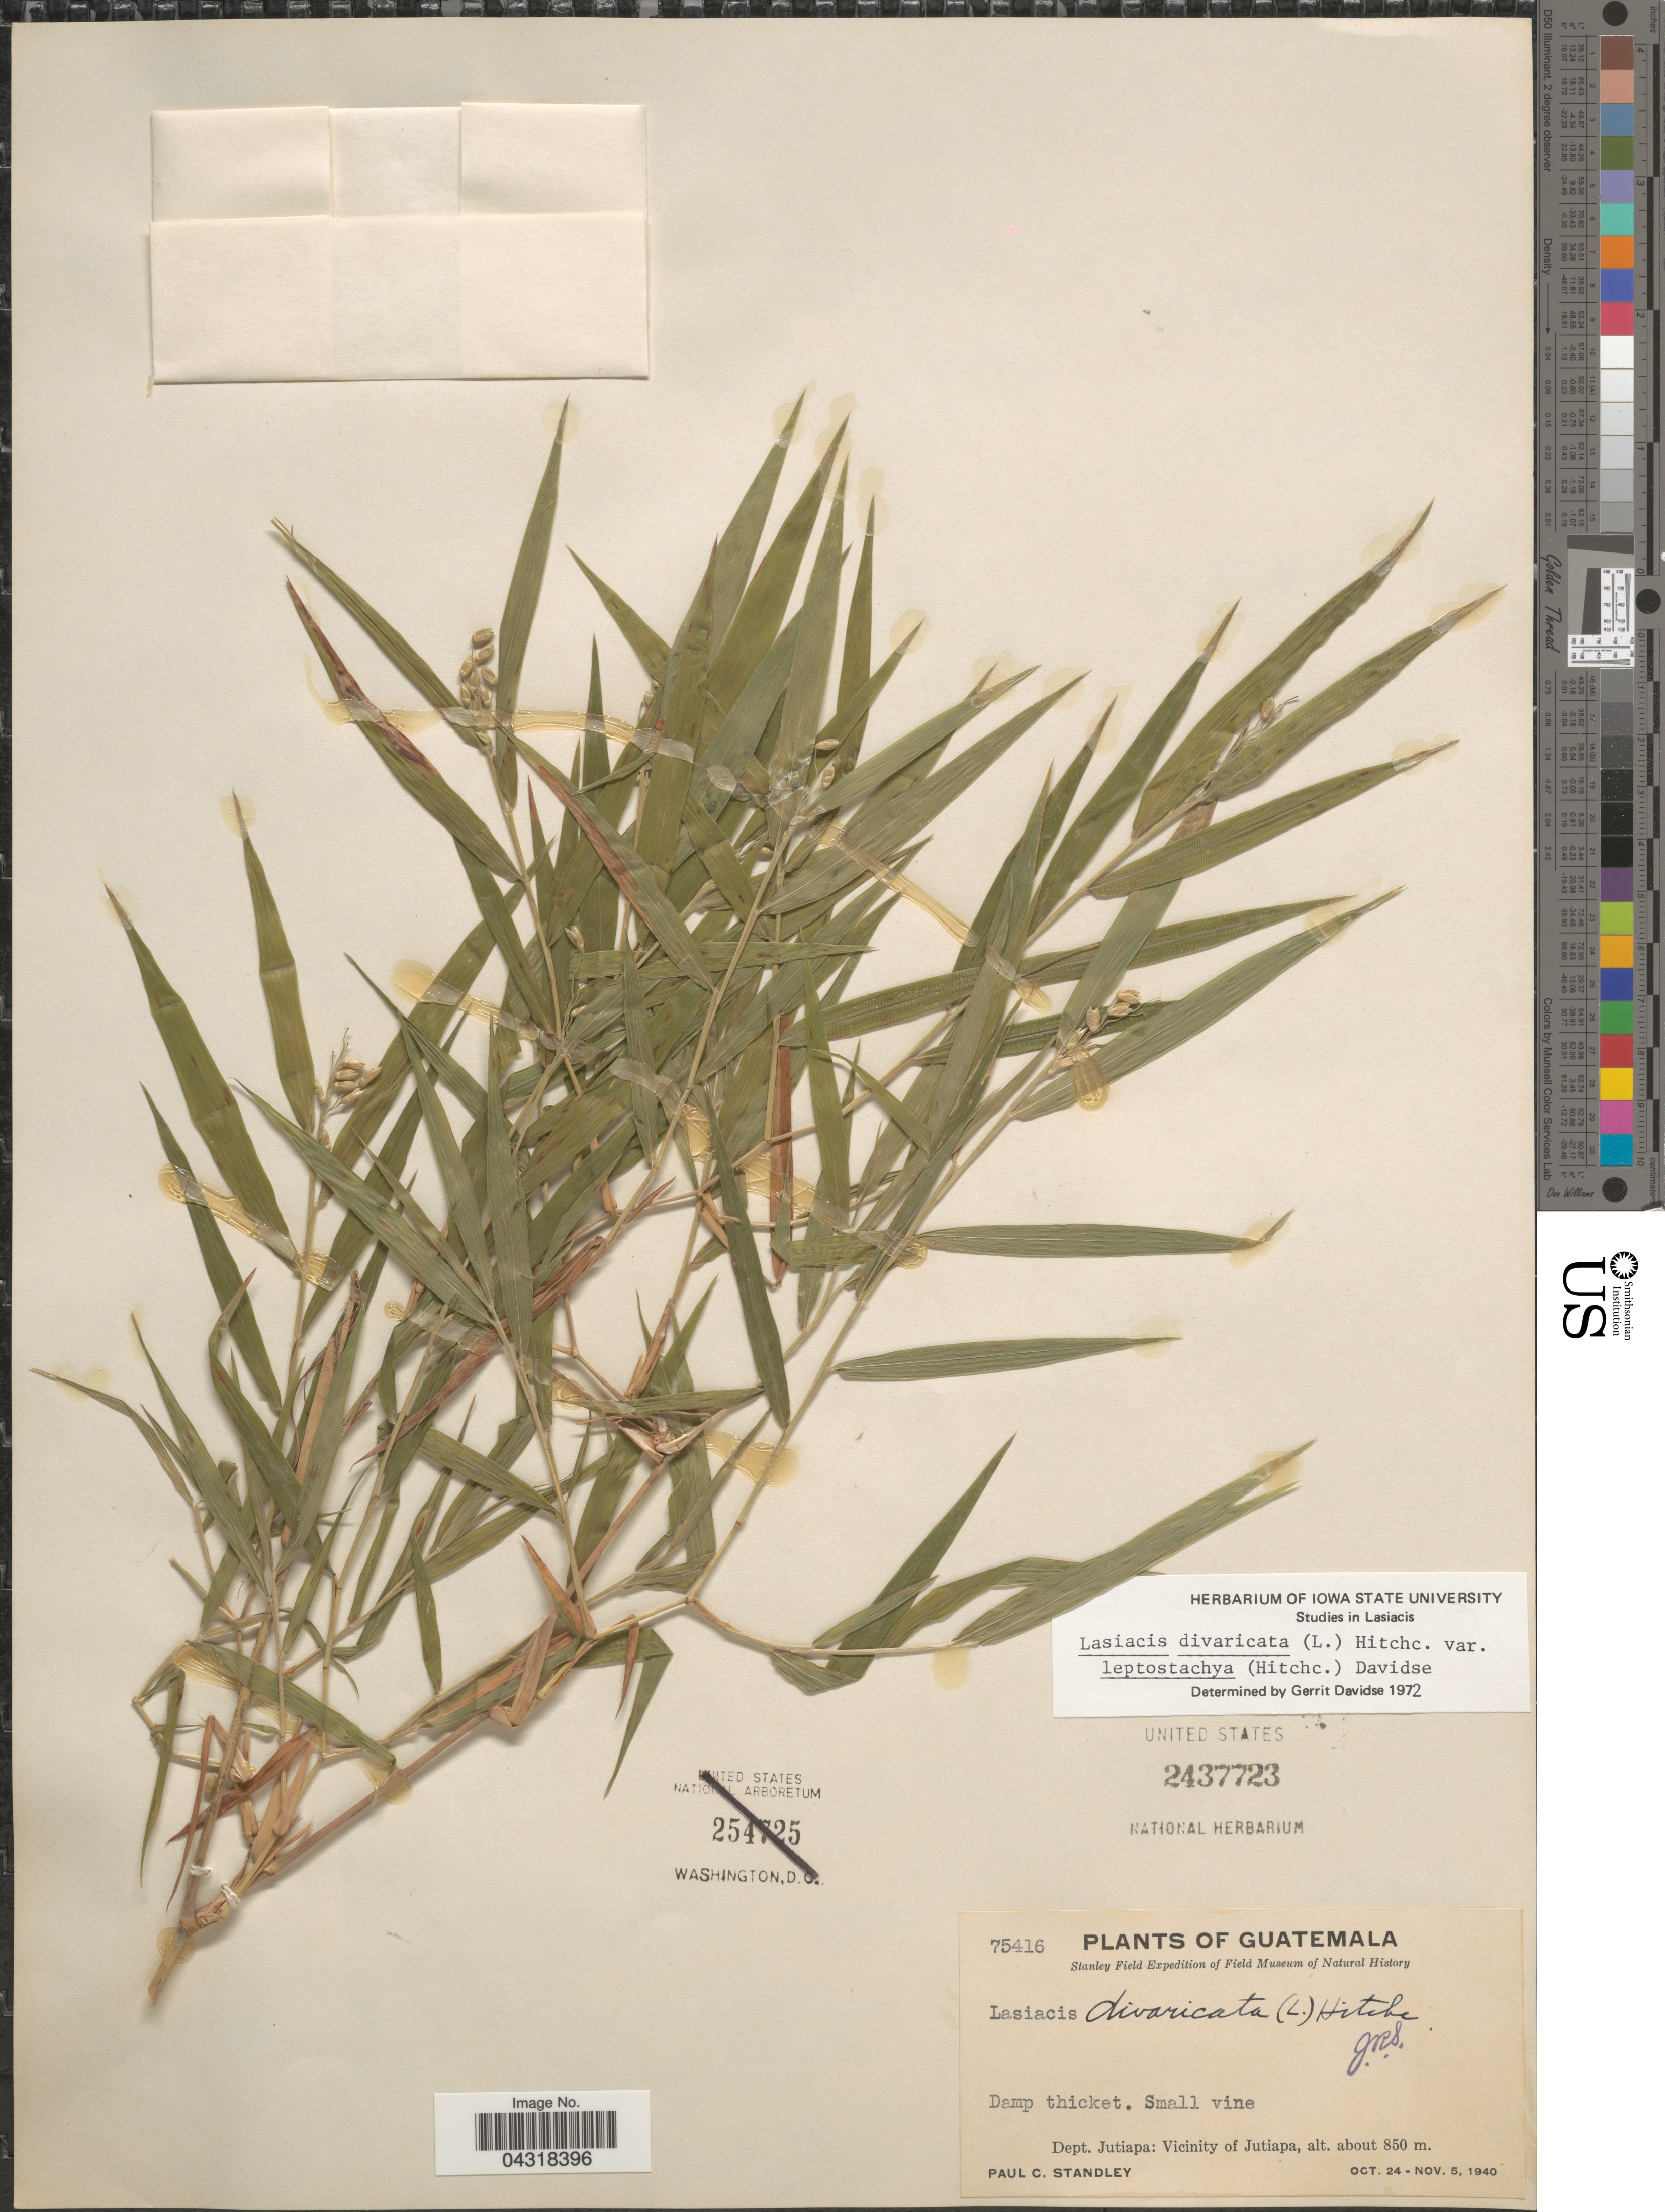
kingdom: Plantae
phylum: Tracheophyta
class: Liliopsida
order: Poales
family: Poaceae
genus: Lasiacis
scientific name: Lasiacis divaricata var. leptostachya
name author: (Hitchc.) Davidse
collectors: P. C. Standley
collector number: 75416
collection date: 1940-10-24/1940-11-05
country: Guatemala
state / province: Jutiapa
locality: Stanley Field Expedition of Field Museum of Natural History. Dept. Jutiapa: Vicinity of Jutiapa.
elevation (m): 850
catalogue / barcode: US 2437723